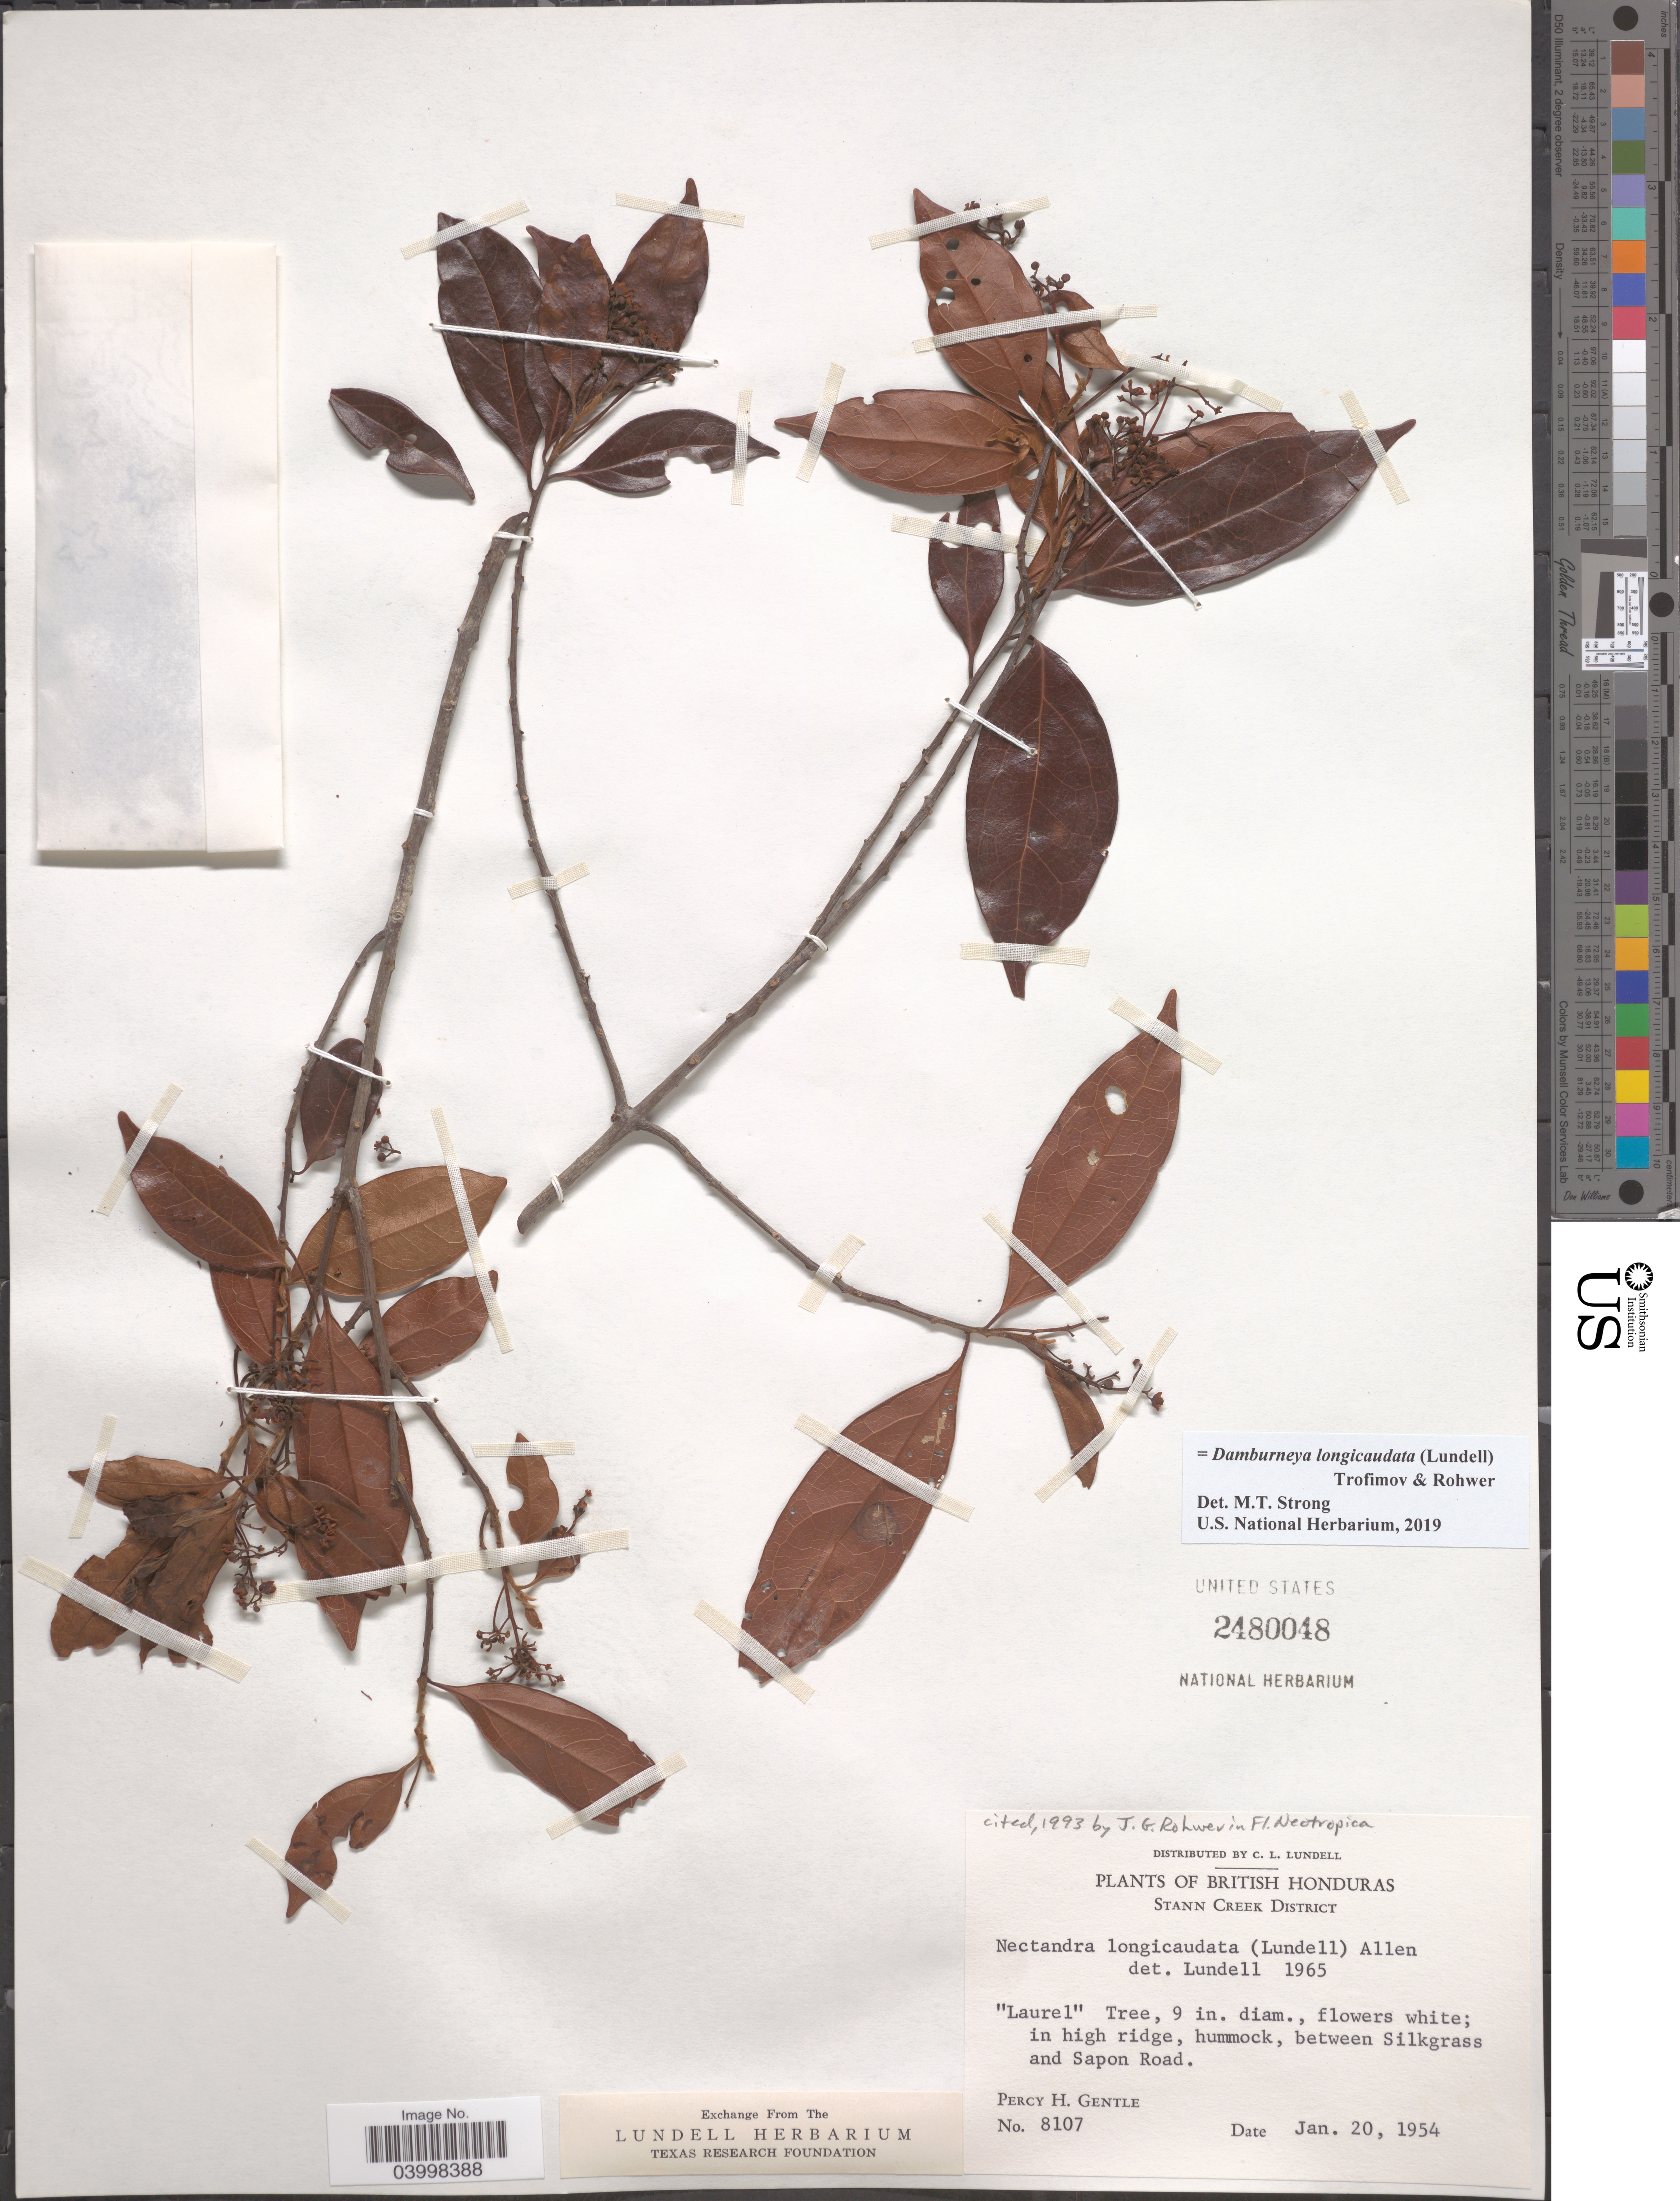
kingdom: Plantae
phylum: Tracheophyta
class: Magnoliopsida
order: Laurales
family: Lauraceae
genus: Damburneya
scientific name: Damburneya longicaudata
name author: (Lundell) Trofimov & Rohwer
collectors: P. H. Gentle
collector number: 8107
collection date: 1954-01-20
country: Belize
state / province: Stann Creek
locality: British Honduras. Stann Creek District. Between Silkgrass and Sapon Road.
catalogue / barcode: US 2480048